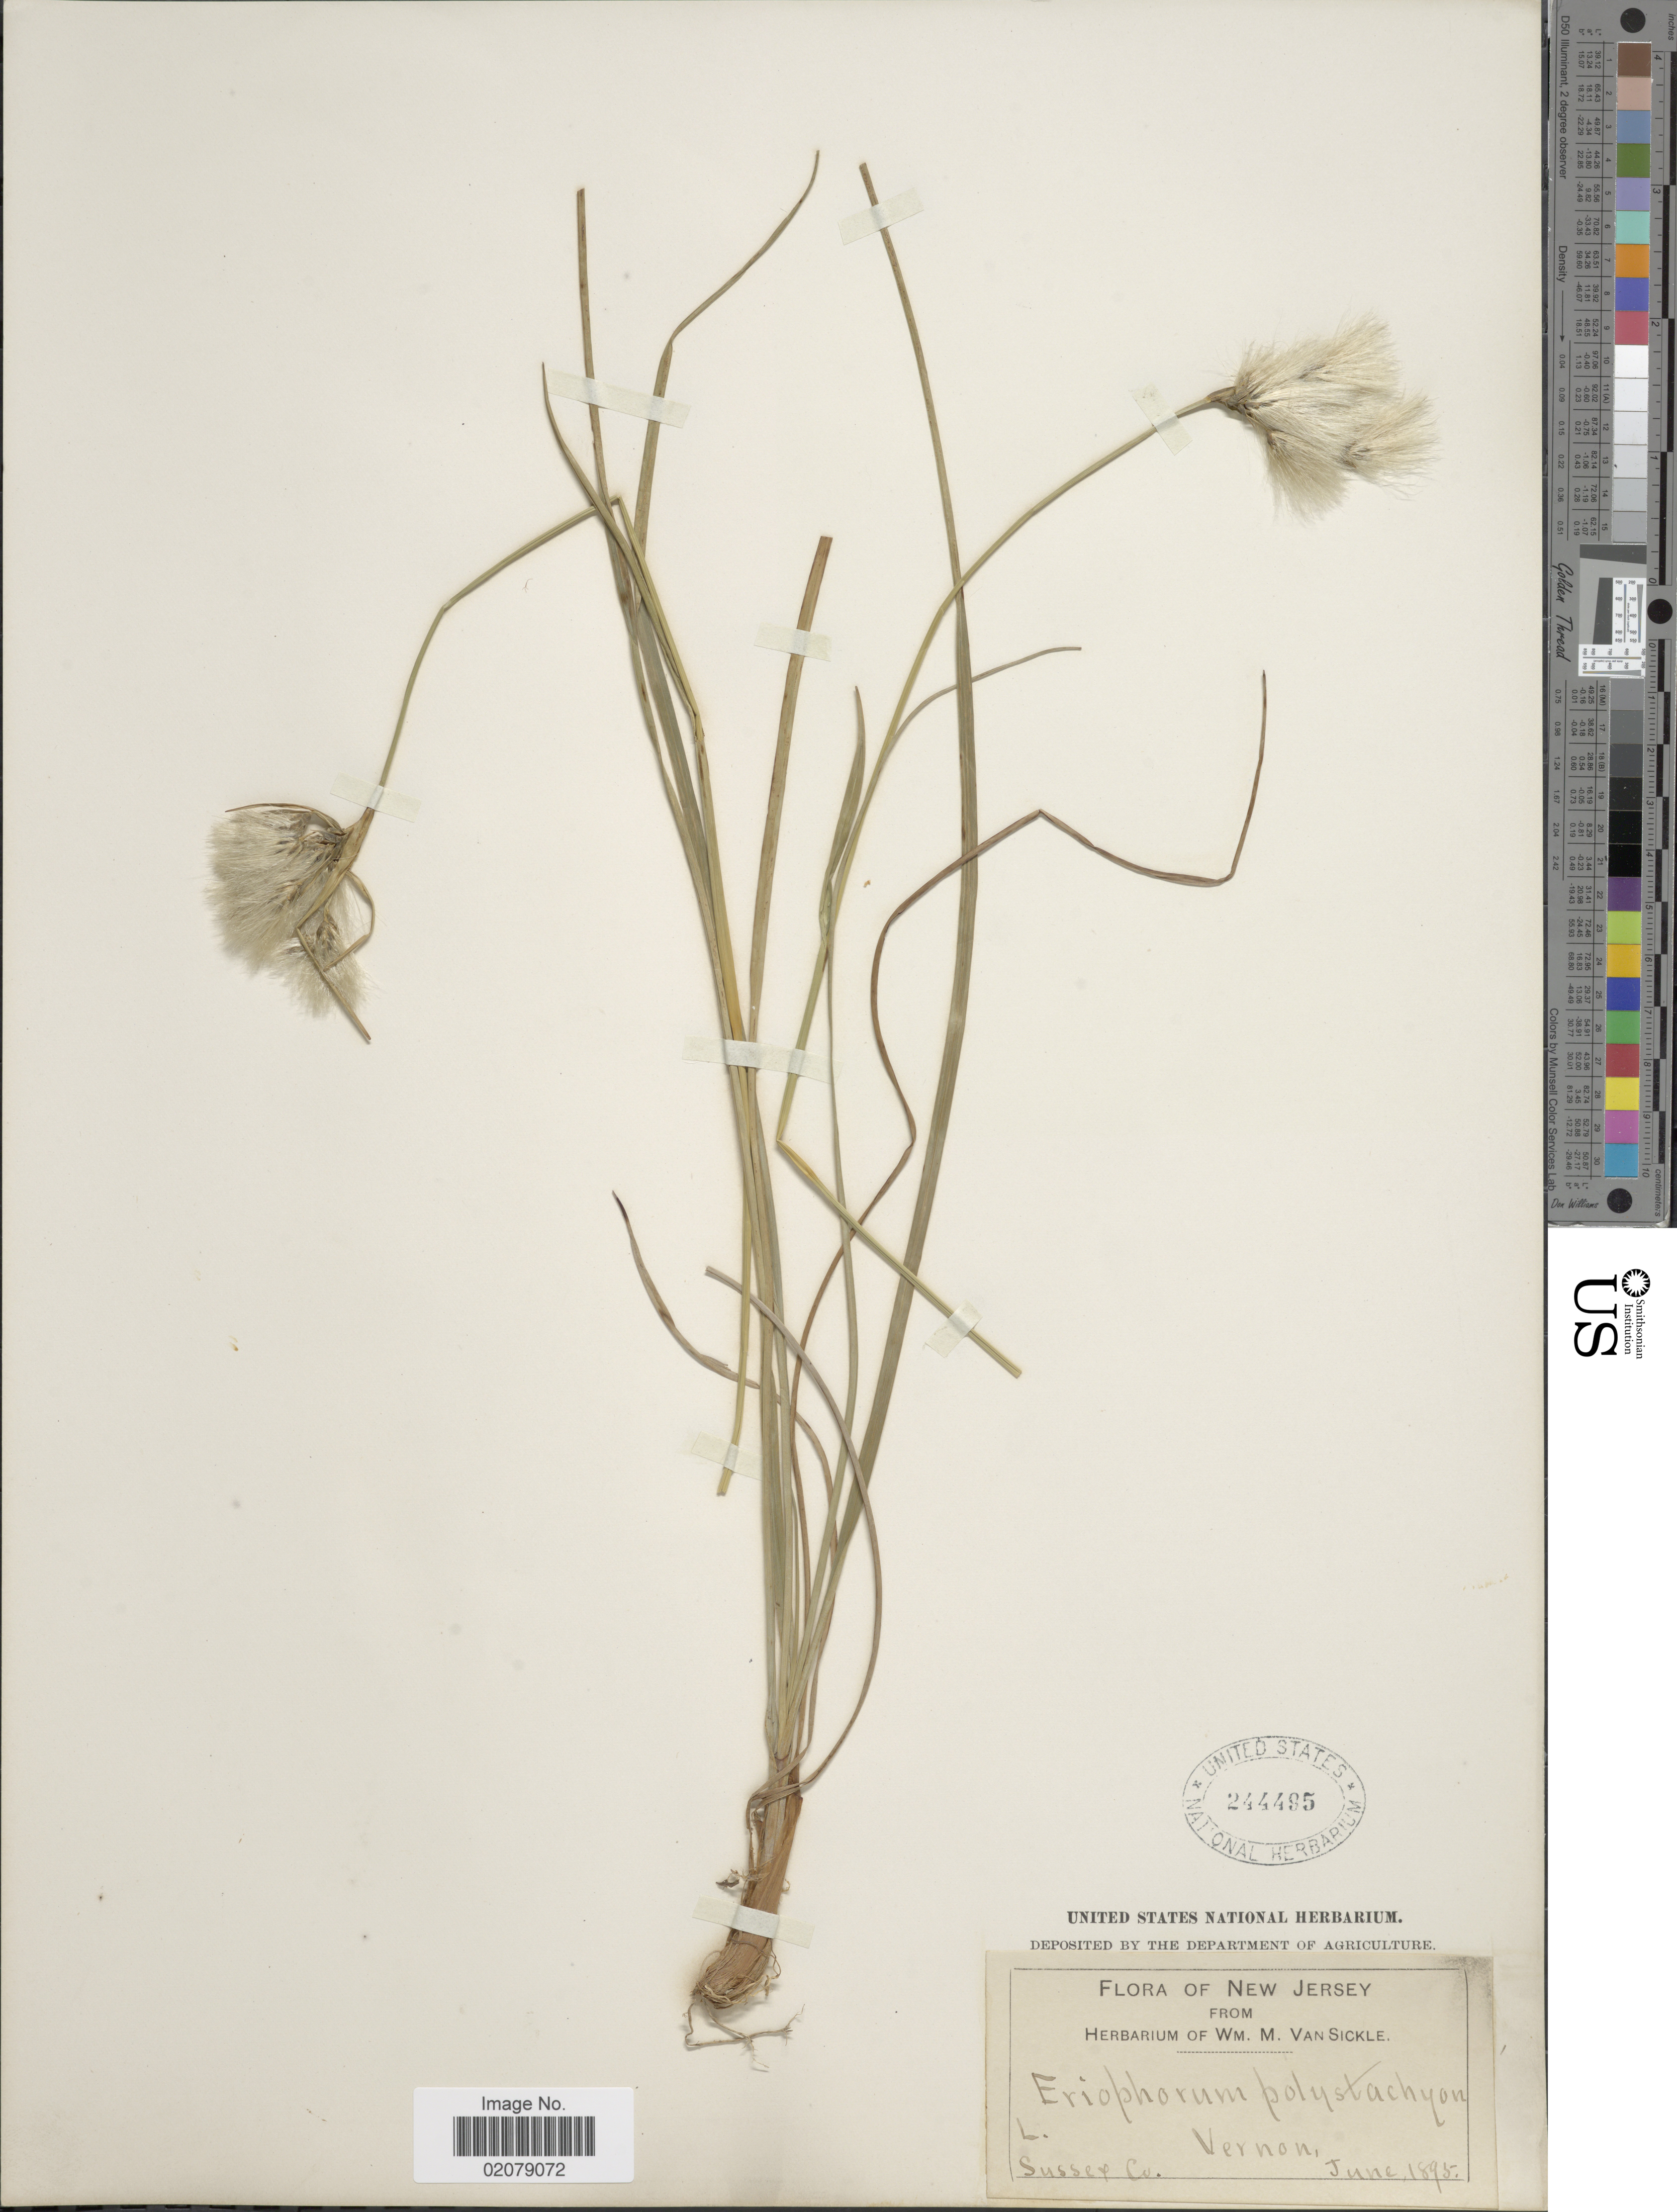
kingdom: Plantae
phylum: Tracheophyta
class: Liliopsida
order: Poales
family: Cyperaceae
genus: Eriophorum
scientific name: Eriophorum viridicarinatum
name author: (Englem.) Fernald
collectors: W. M. Van Sickle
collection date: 1895-06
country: United States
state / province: New Jersey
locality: Vernon, Sussex Co.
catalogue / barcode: US 244485